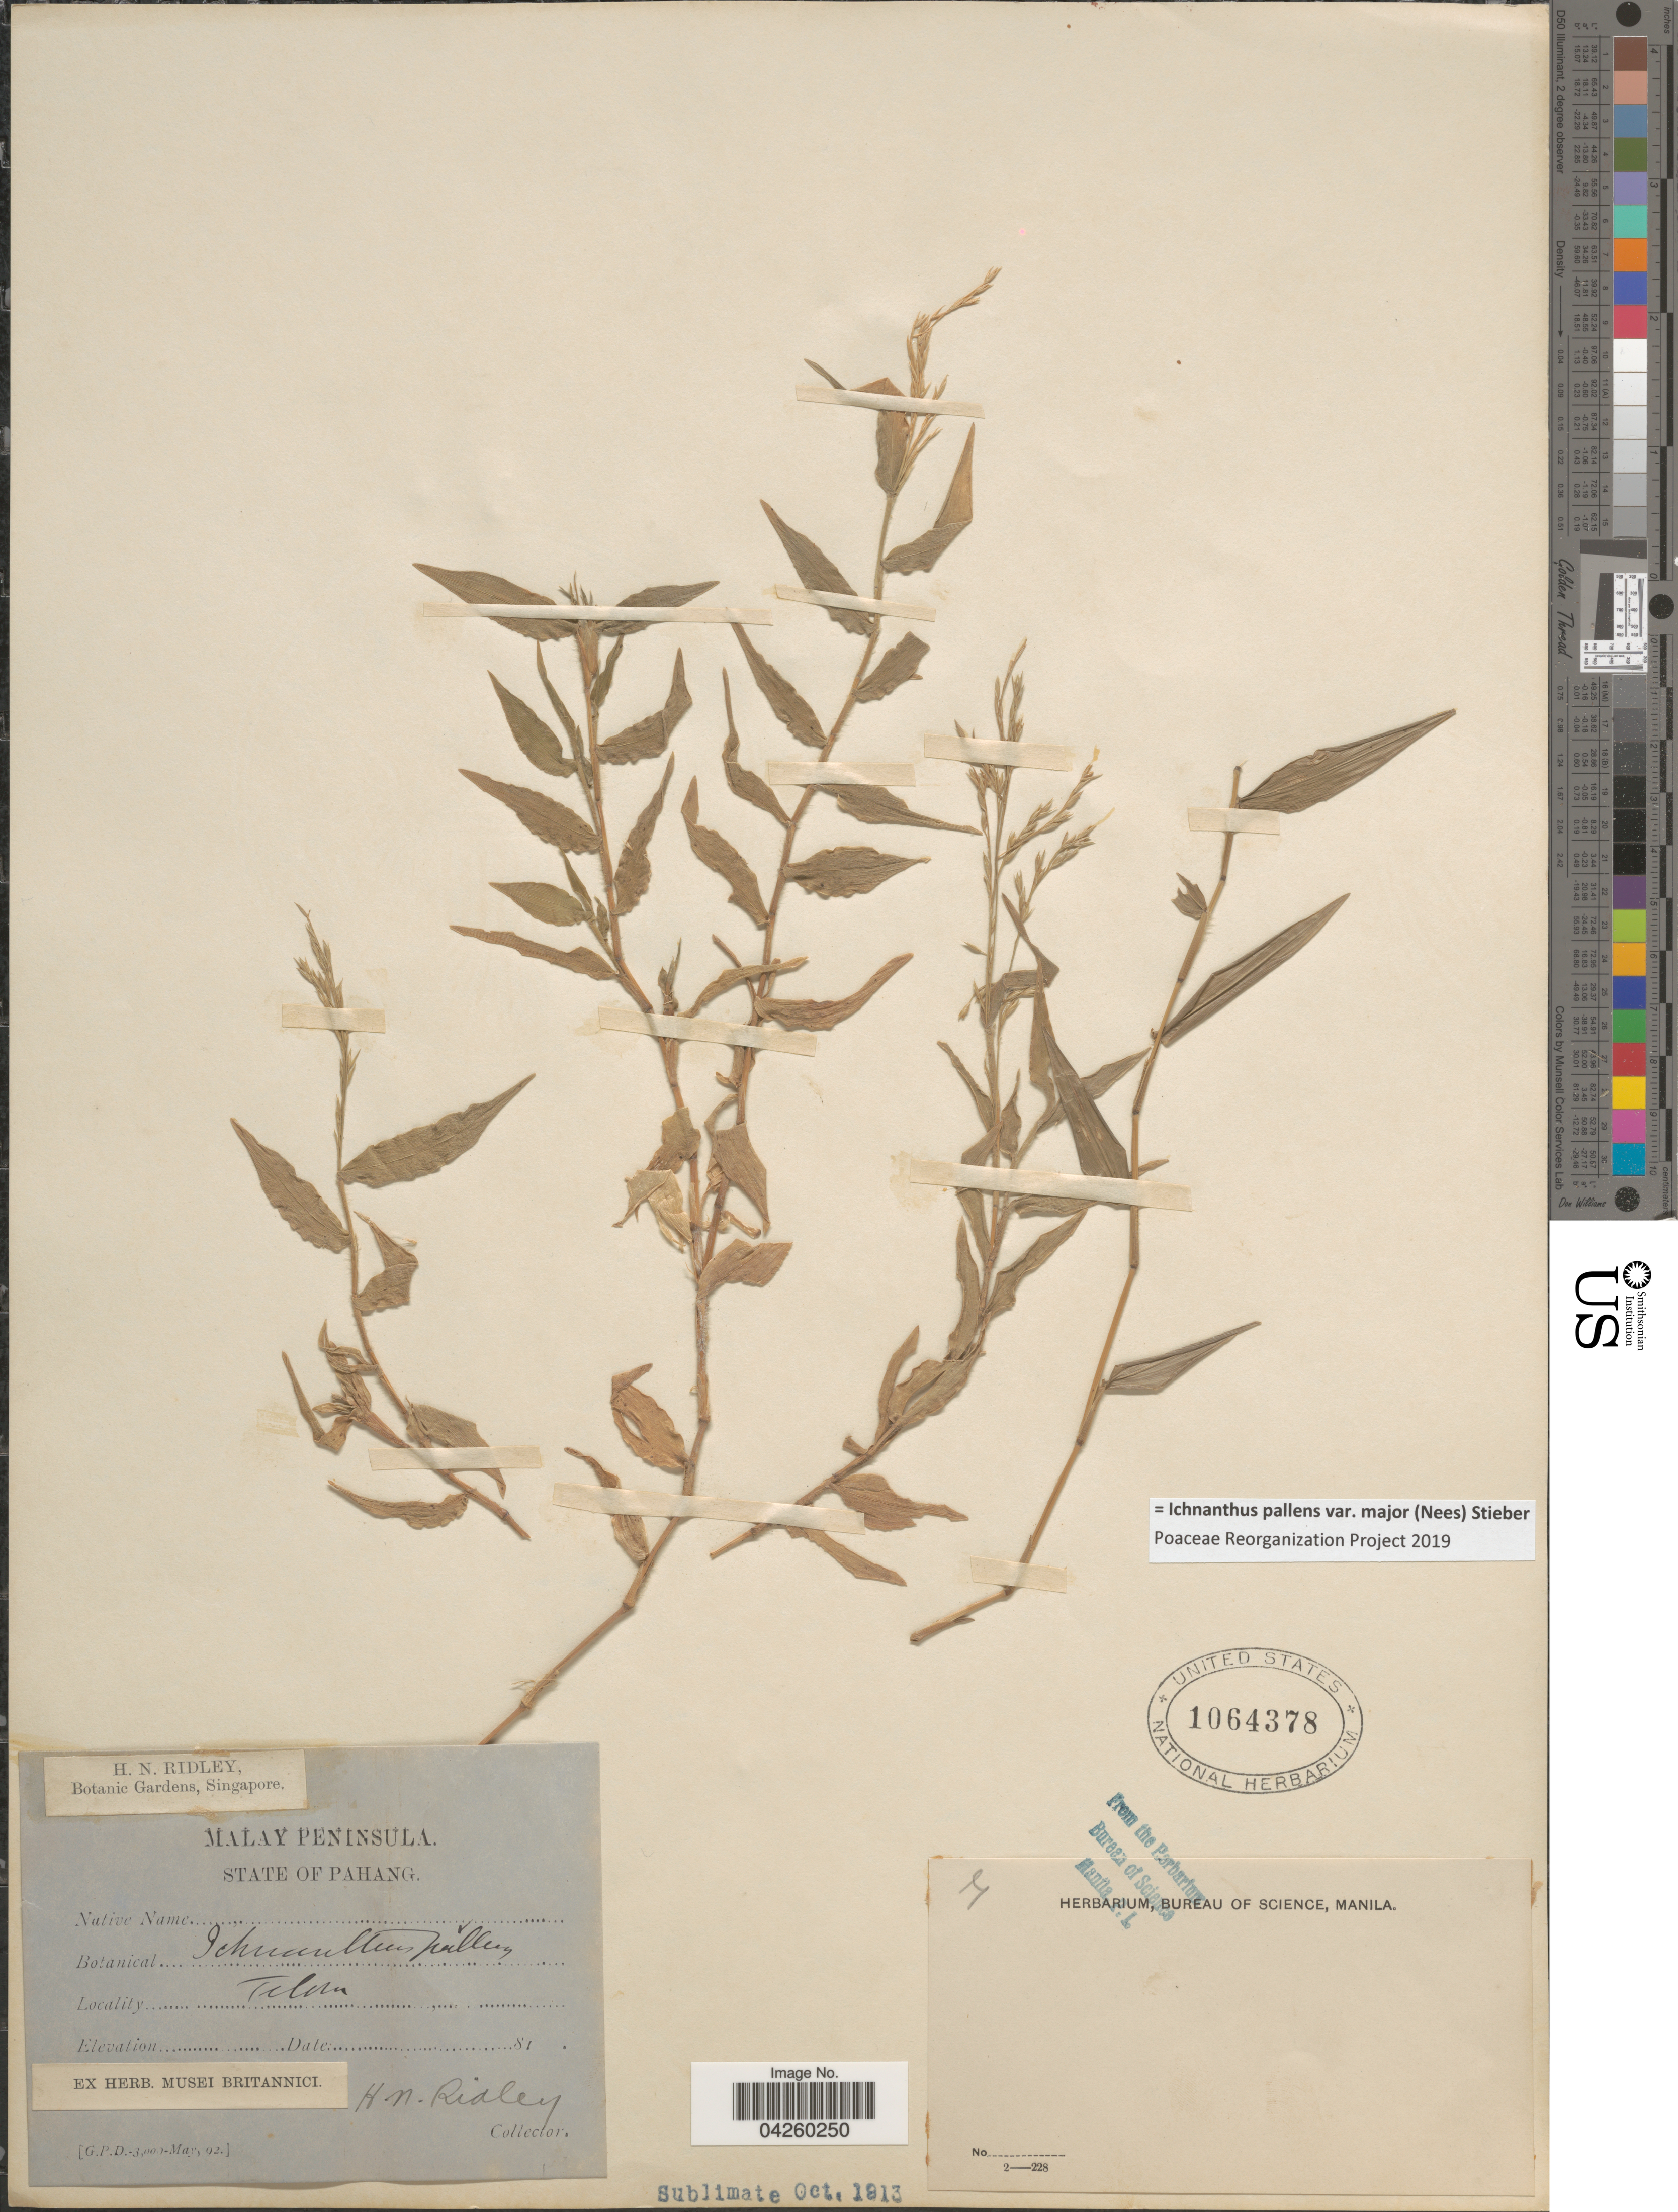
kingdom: Plantae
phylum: Tracheophyta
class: Liliopsida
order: Poales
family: Poaceae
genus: Ichnanthus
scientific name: Ichnanthus pallens var. major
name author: (Nees) Stieber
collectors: H. N. Ridley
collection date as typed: Transcribed d/m/y: //81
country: Malaysia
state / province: Pahang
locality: Malay Peninsula. Telum [interpreted].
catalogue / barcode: US 1064378